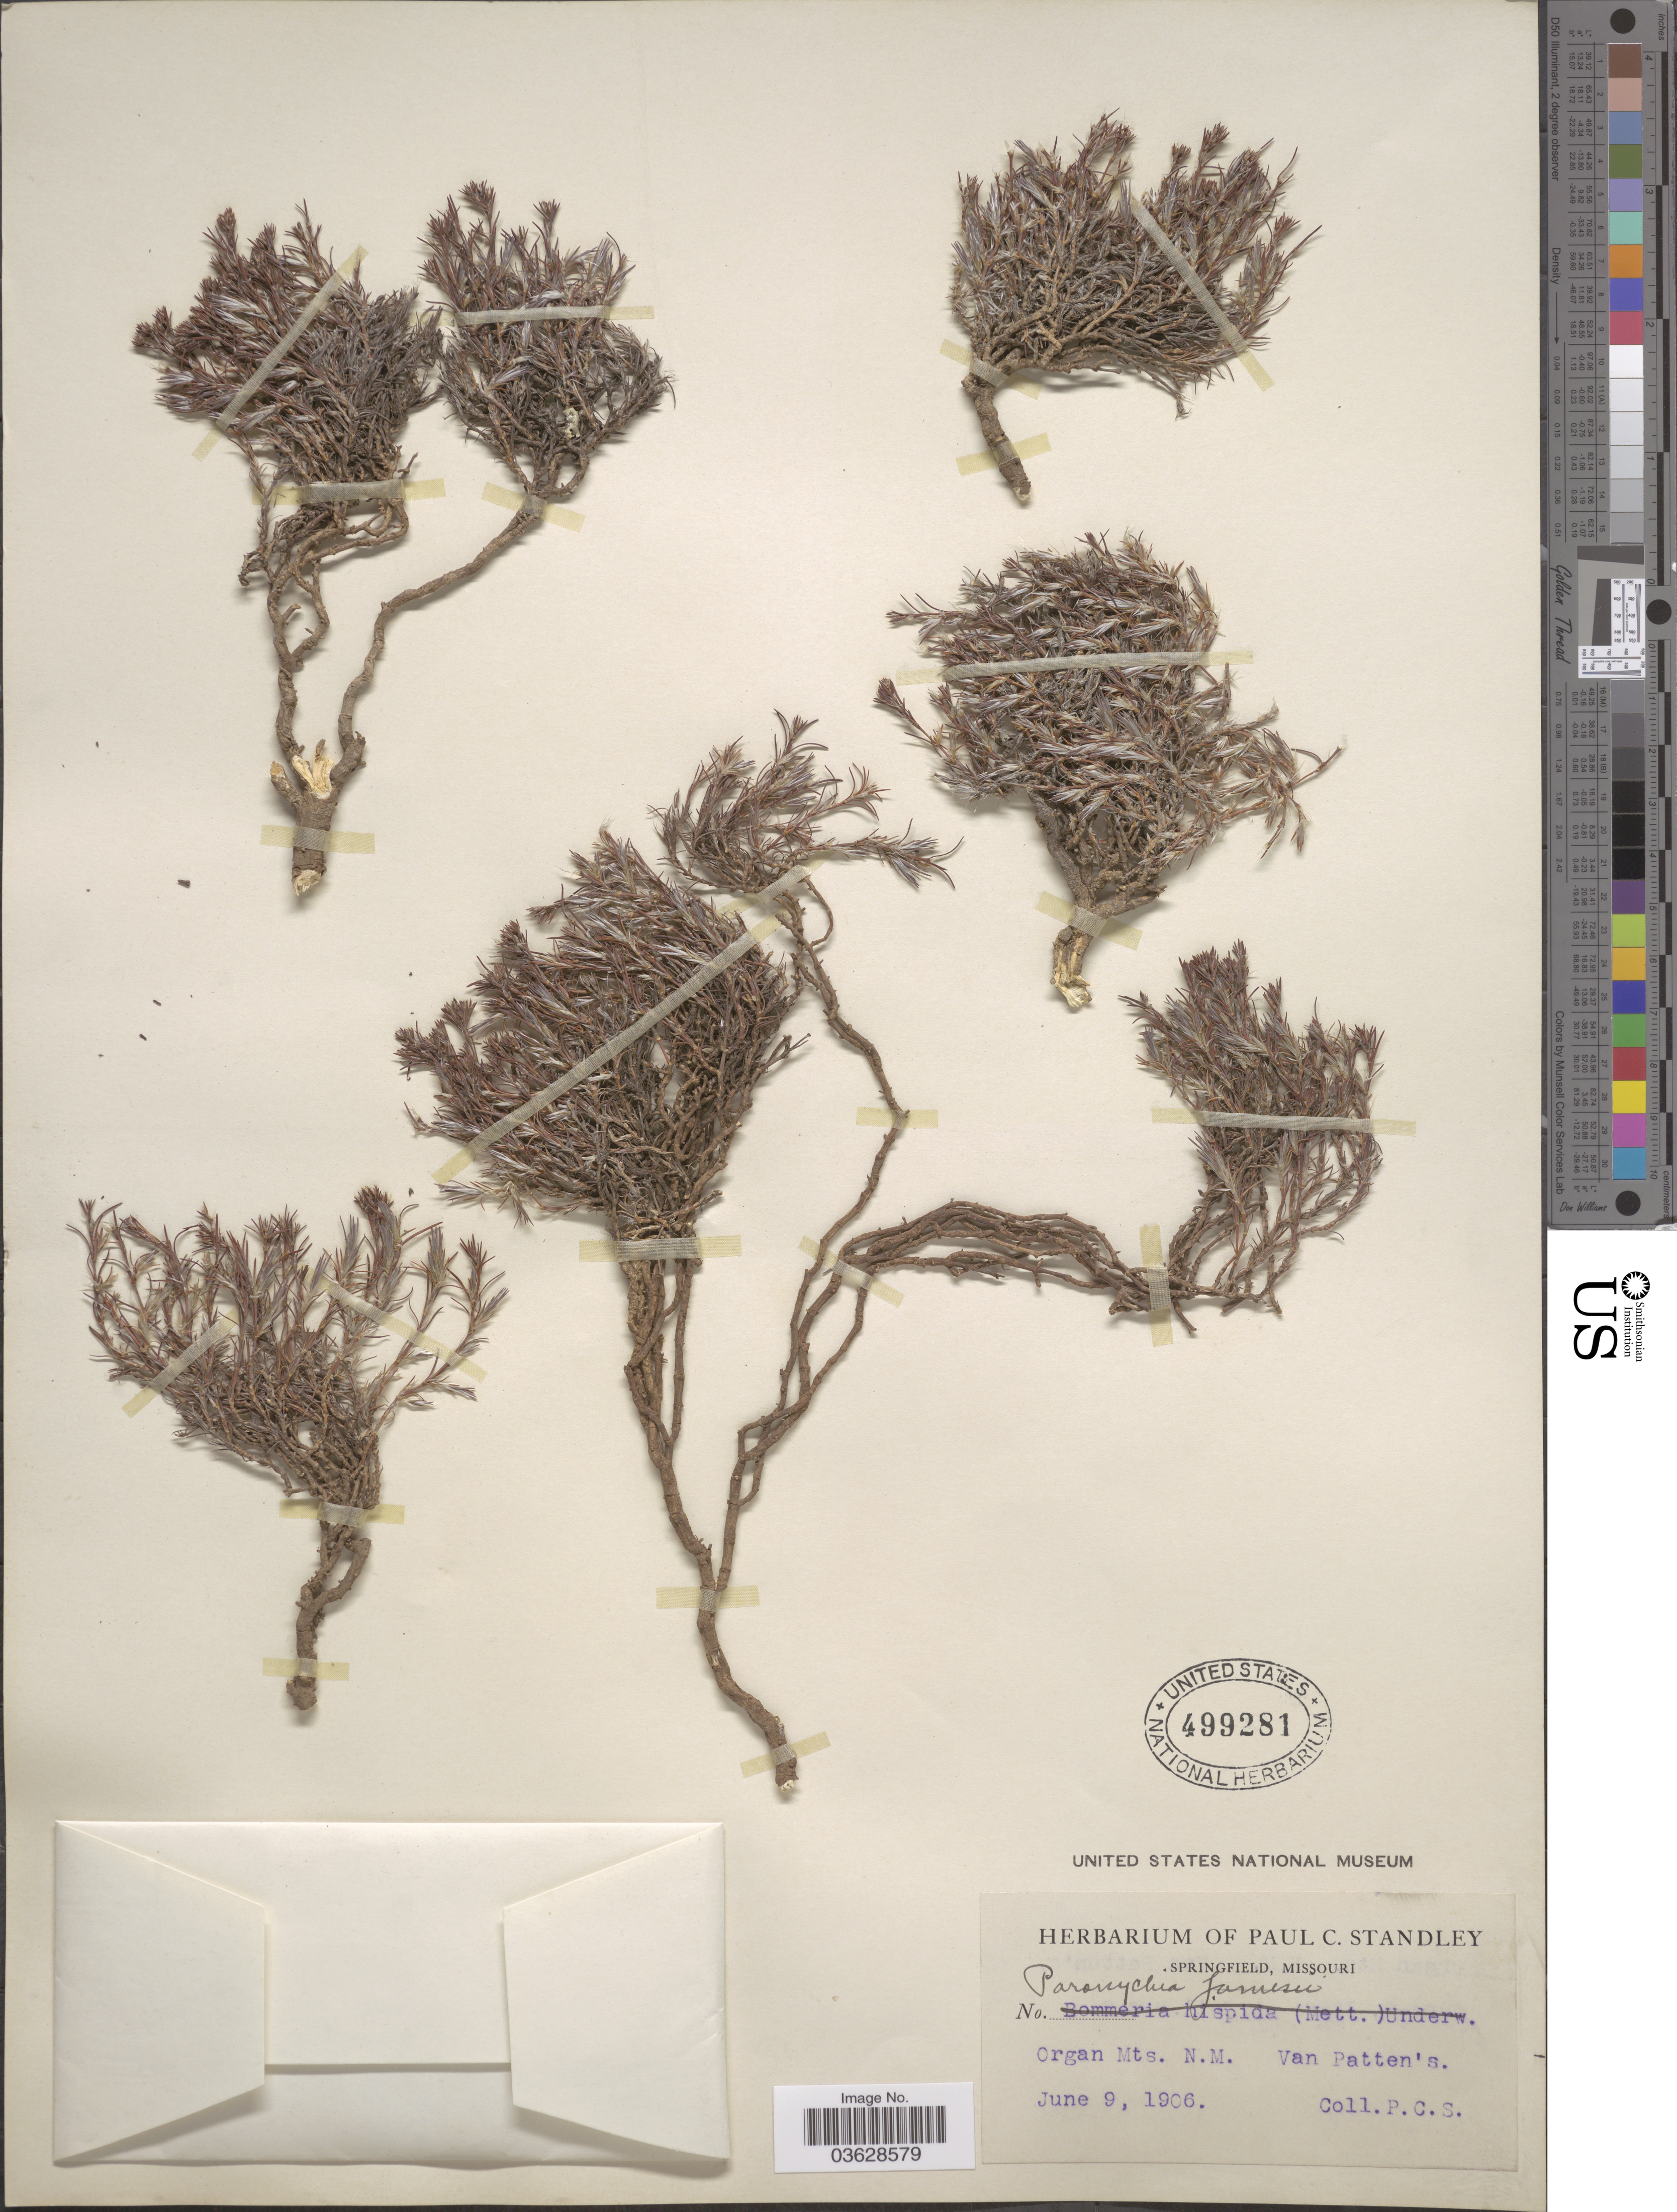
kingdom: Plantae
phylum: Tracheophyta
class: Magnoliopsida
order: Caryophyllales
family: Caryophyllaceae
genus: Paronychia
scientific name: Paronychia jamesii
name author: Torr. & A. Gray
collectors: P. C. Standley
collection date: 1906-06-09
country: United States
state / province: New Mexico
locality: Organ Mts. Van Patten's.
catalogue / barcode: US 499281